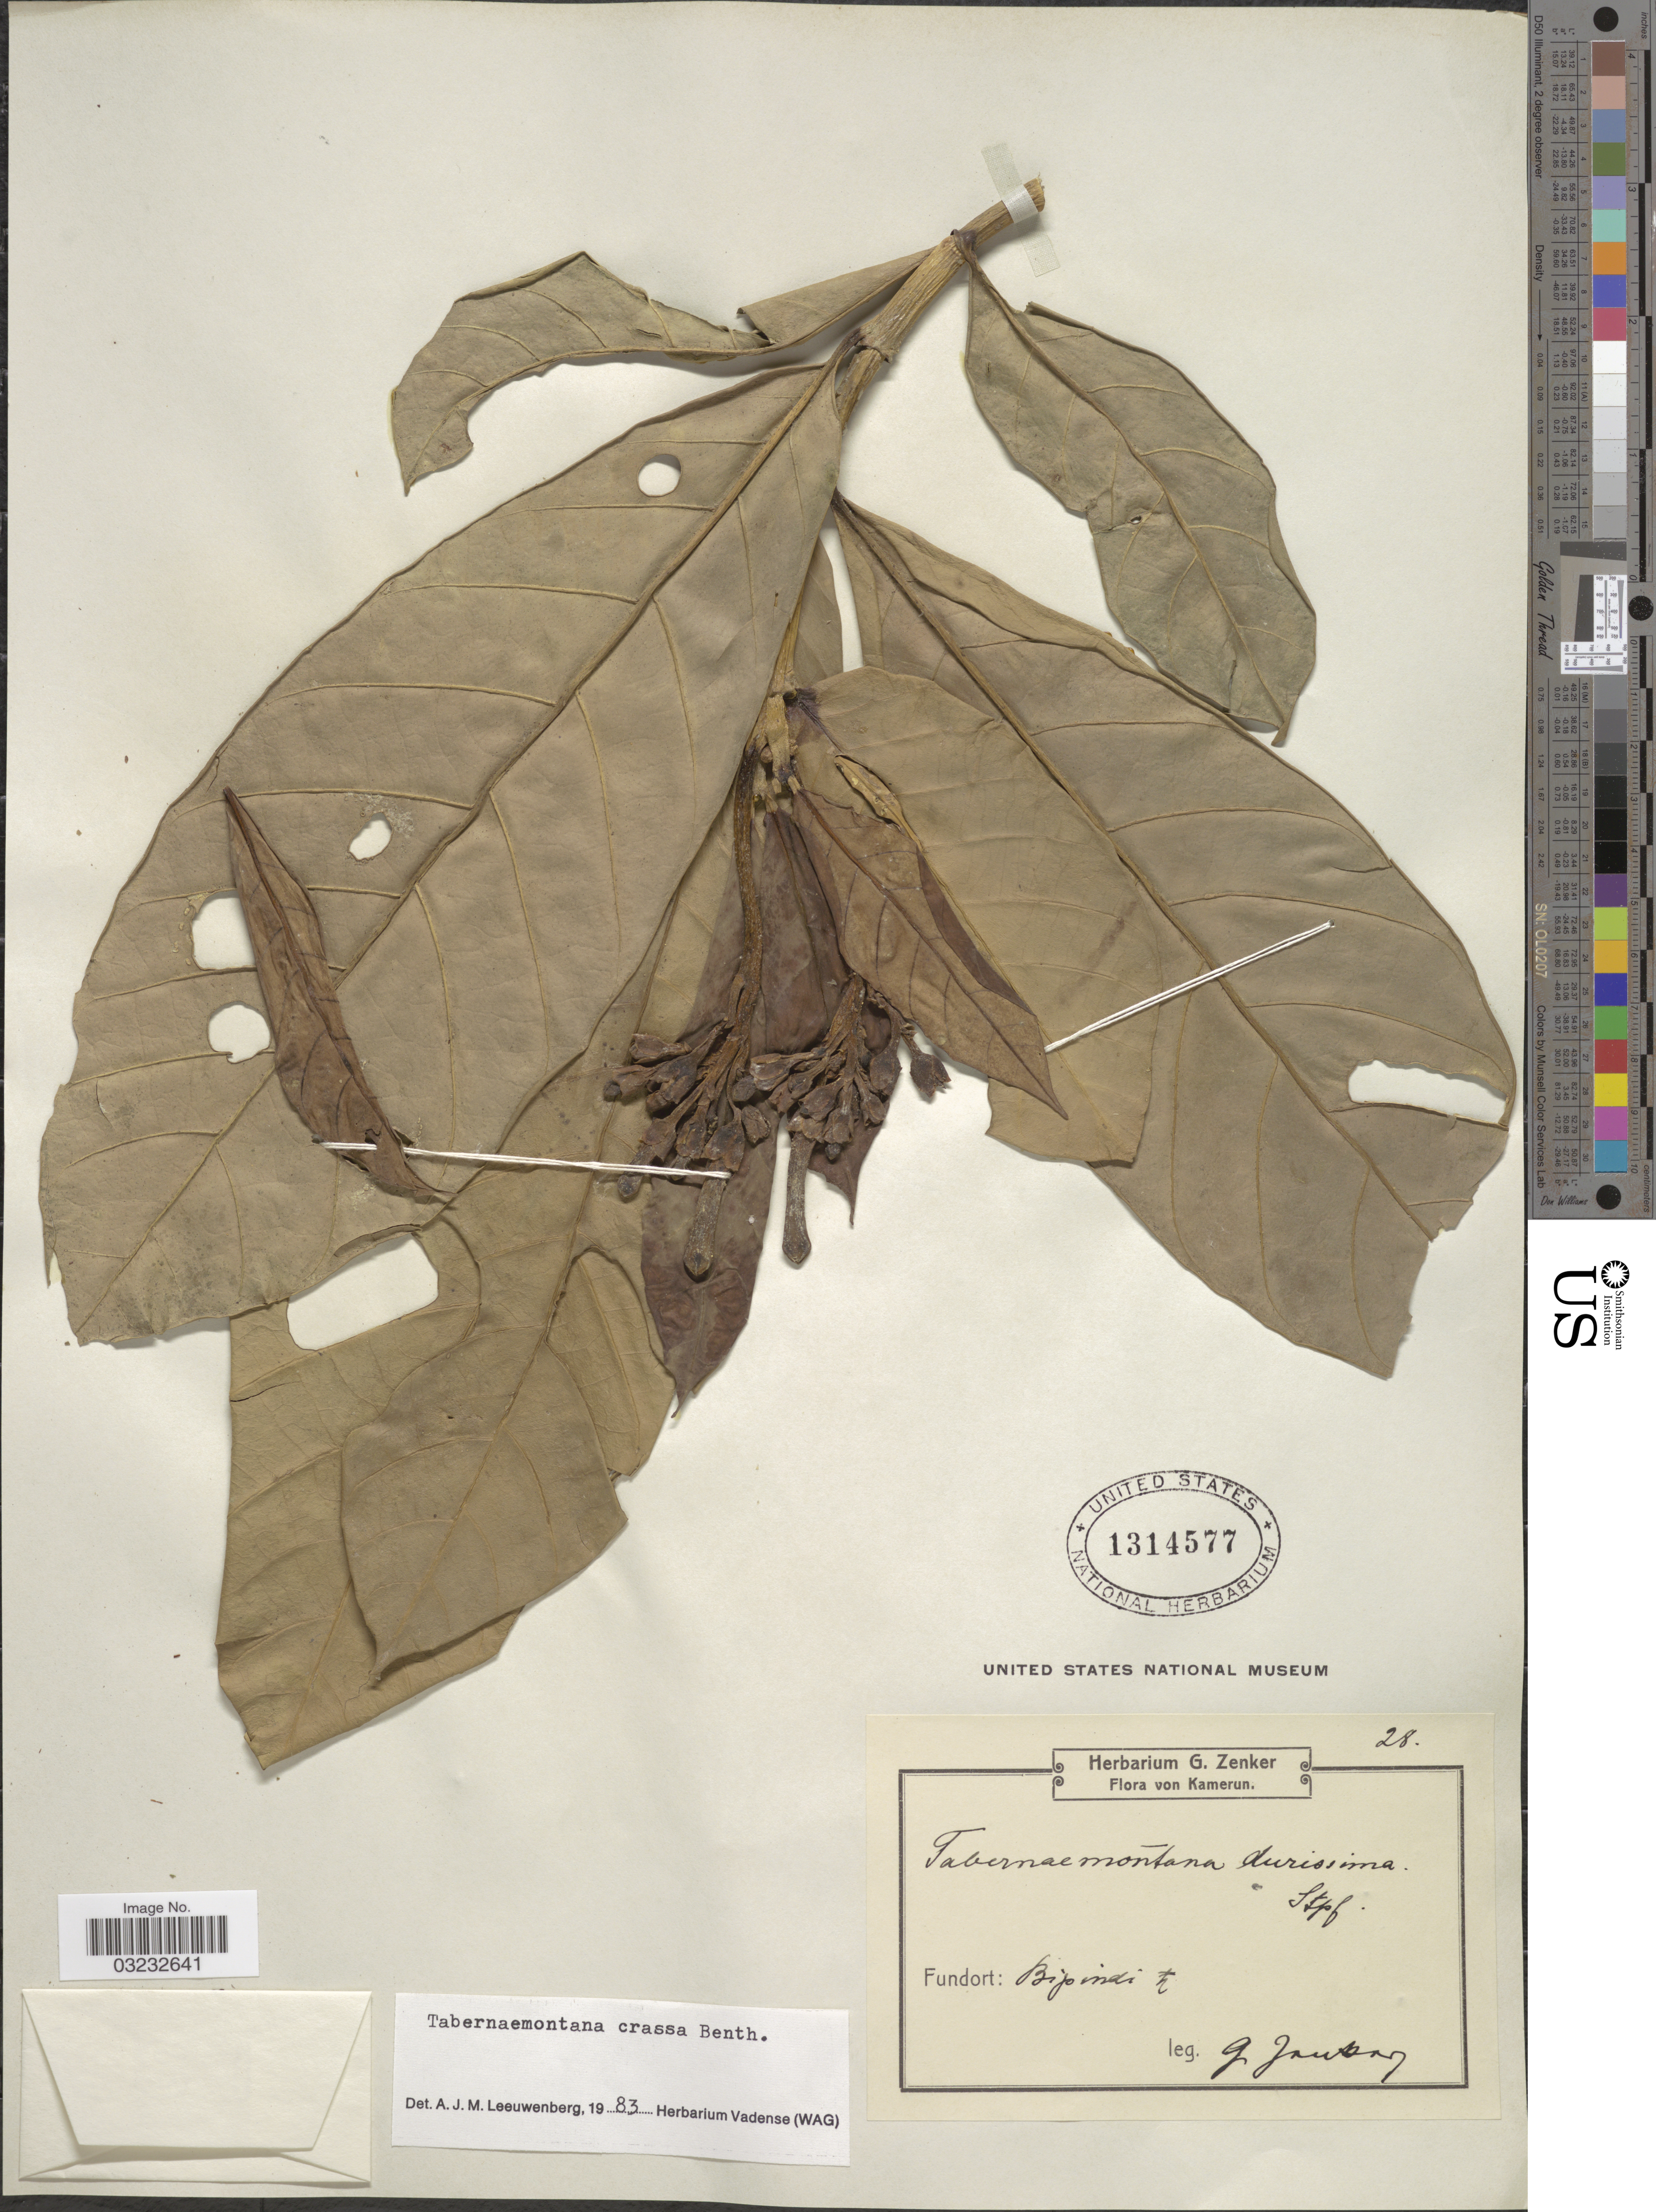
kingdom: Plantae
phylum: Tracheophyta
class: Magnoliopsida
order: Gentianales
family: Apocynaceae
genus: Tabernaemontana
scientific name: Tabernaemontana crassa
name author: Benth.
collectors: G. A. Zenker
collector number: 28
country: Cameroon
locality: Bipindi.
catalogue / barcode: US 1314577